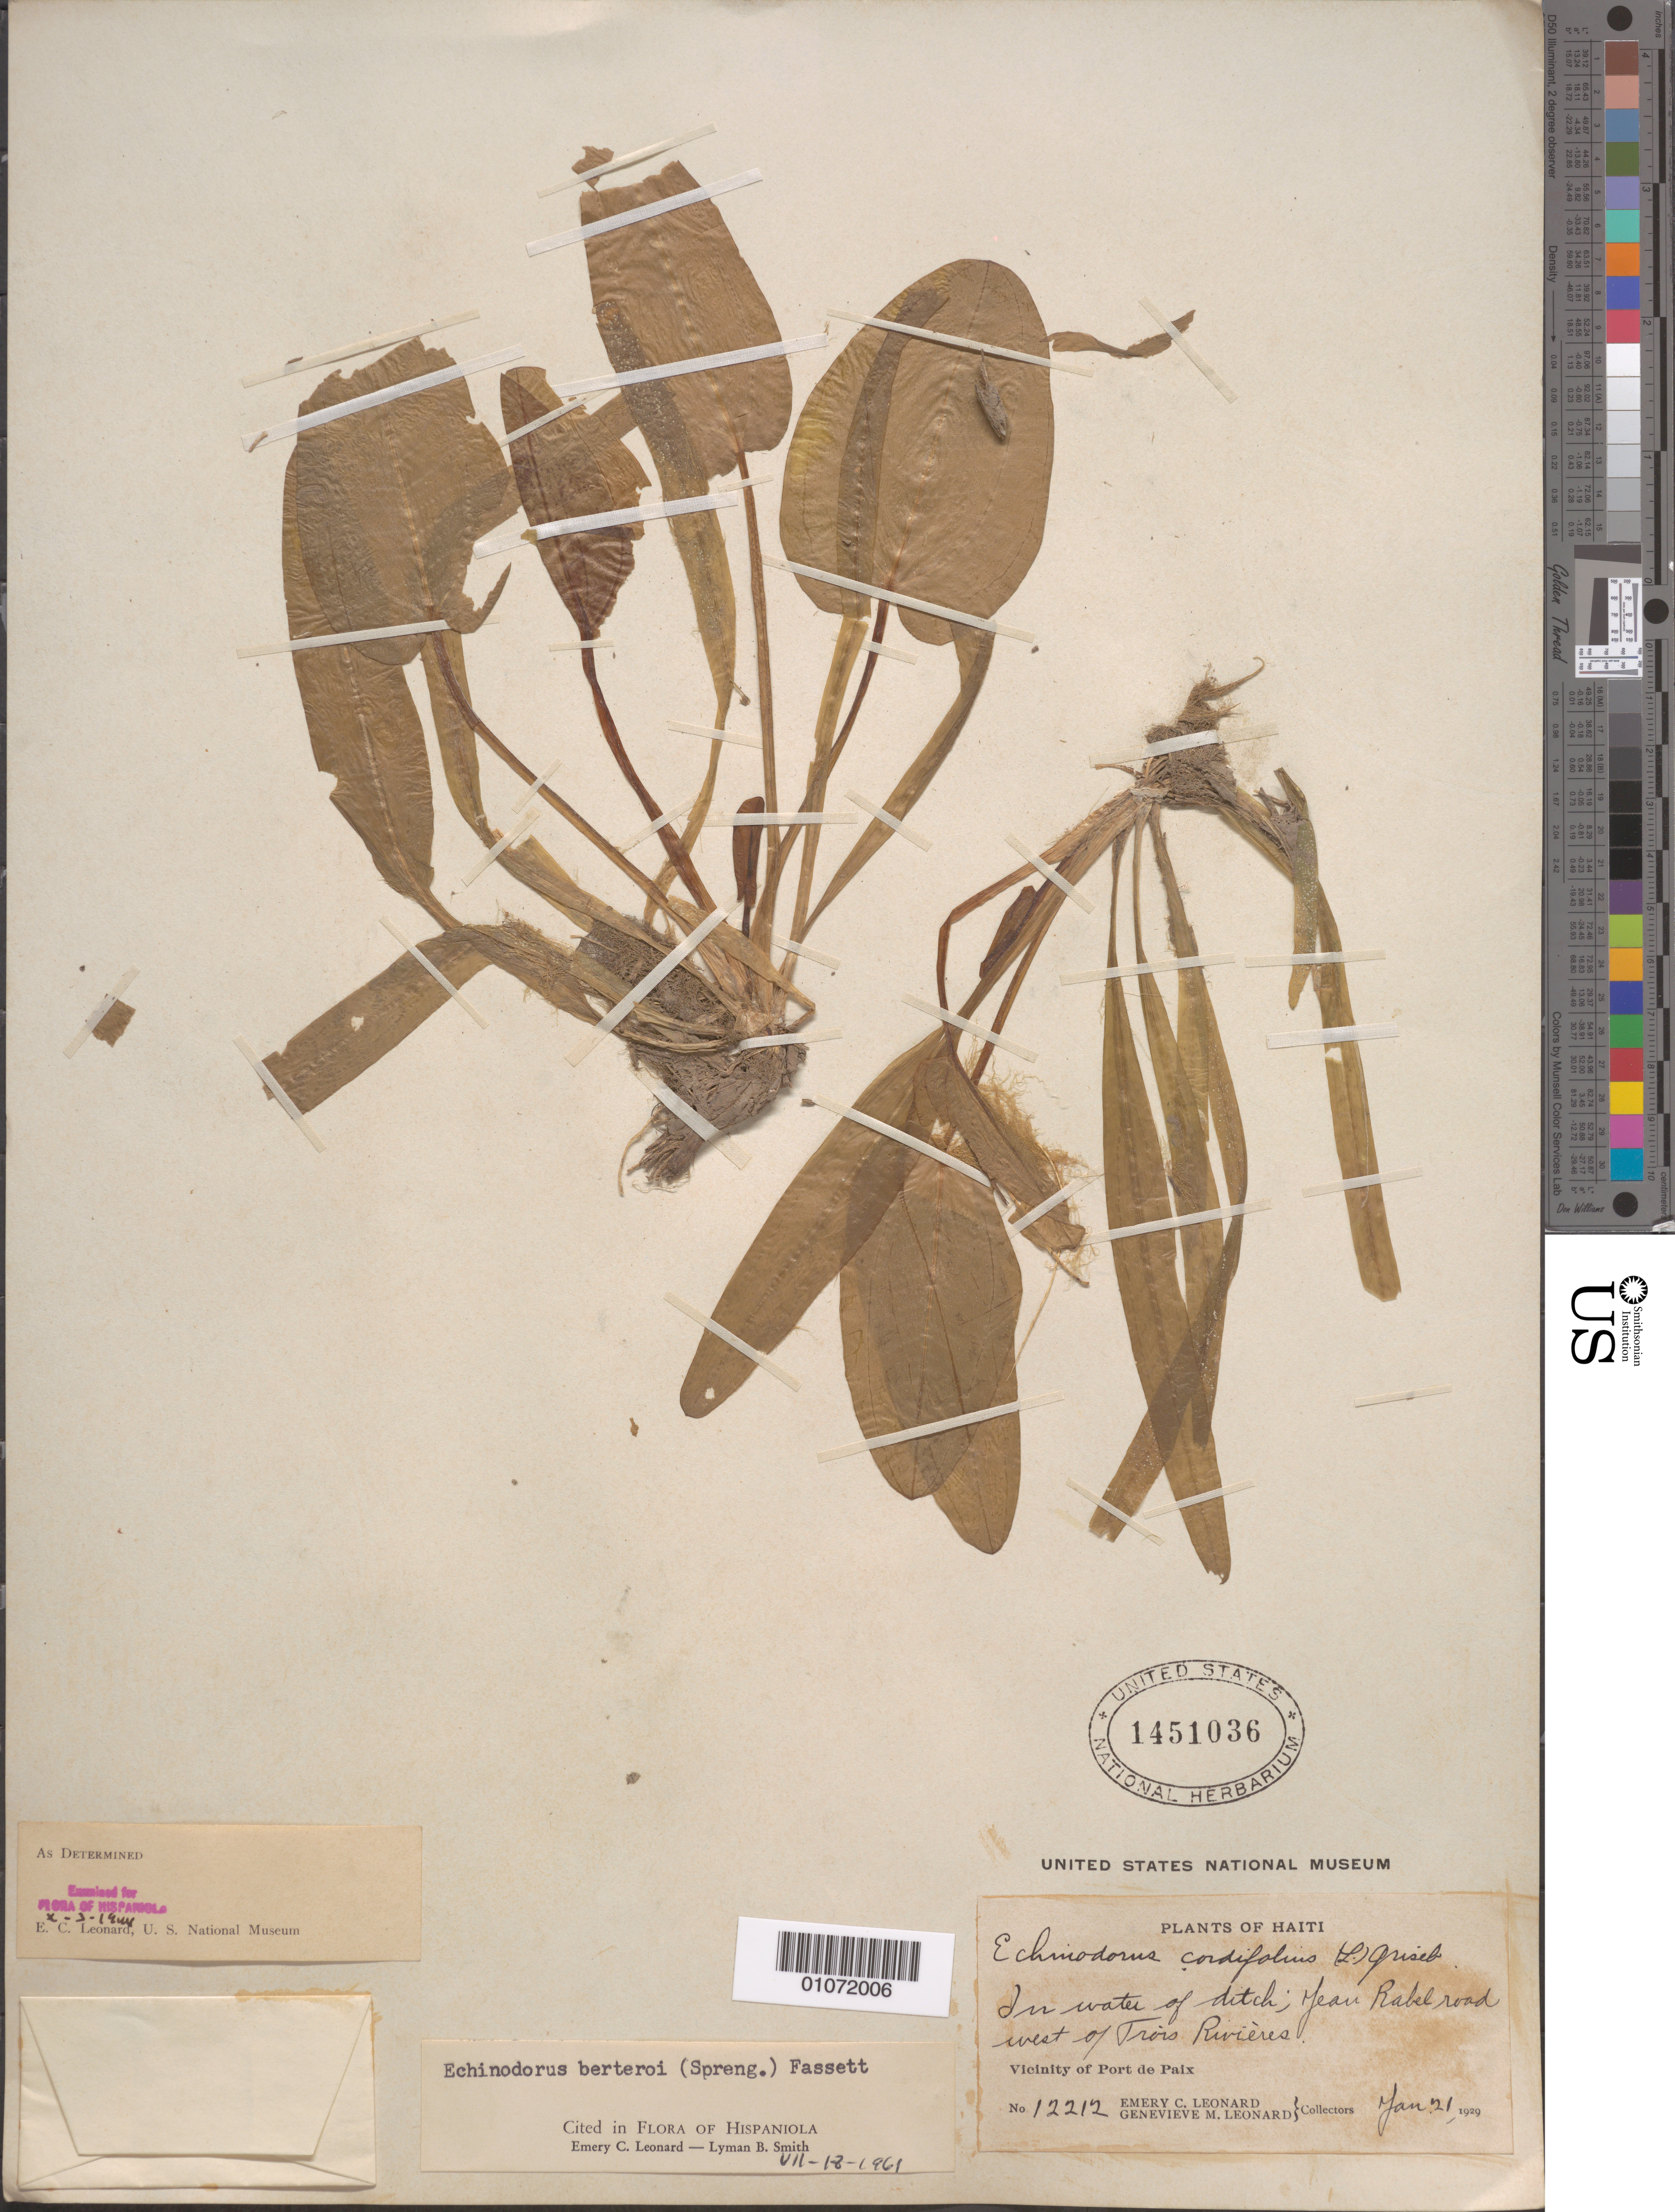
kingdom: Plantae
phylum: Tracheophyta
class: Liliopsida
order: Alismatales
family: Alismataceae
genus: Echinodorus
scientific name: Echinodorus berteroi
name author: (Spreng.) Fassett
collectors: E. C. Leonard & G. M. Leonard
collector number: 12212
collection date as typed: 21 Jan 1929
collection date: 1929-01-21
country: Haiti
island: Hispaniola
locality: Vicinity of Port de Paix. In water of ditch, near Ralel nord west of TraidRoierses.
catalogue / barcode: US 1451036